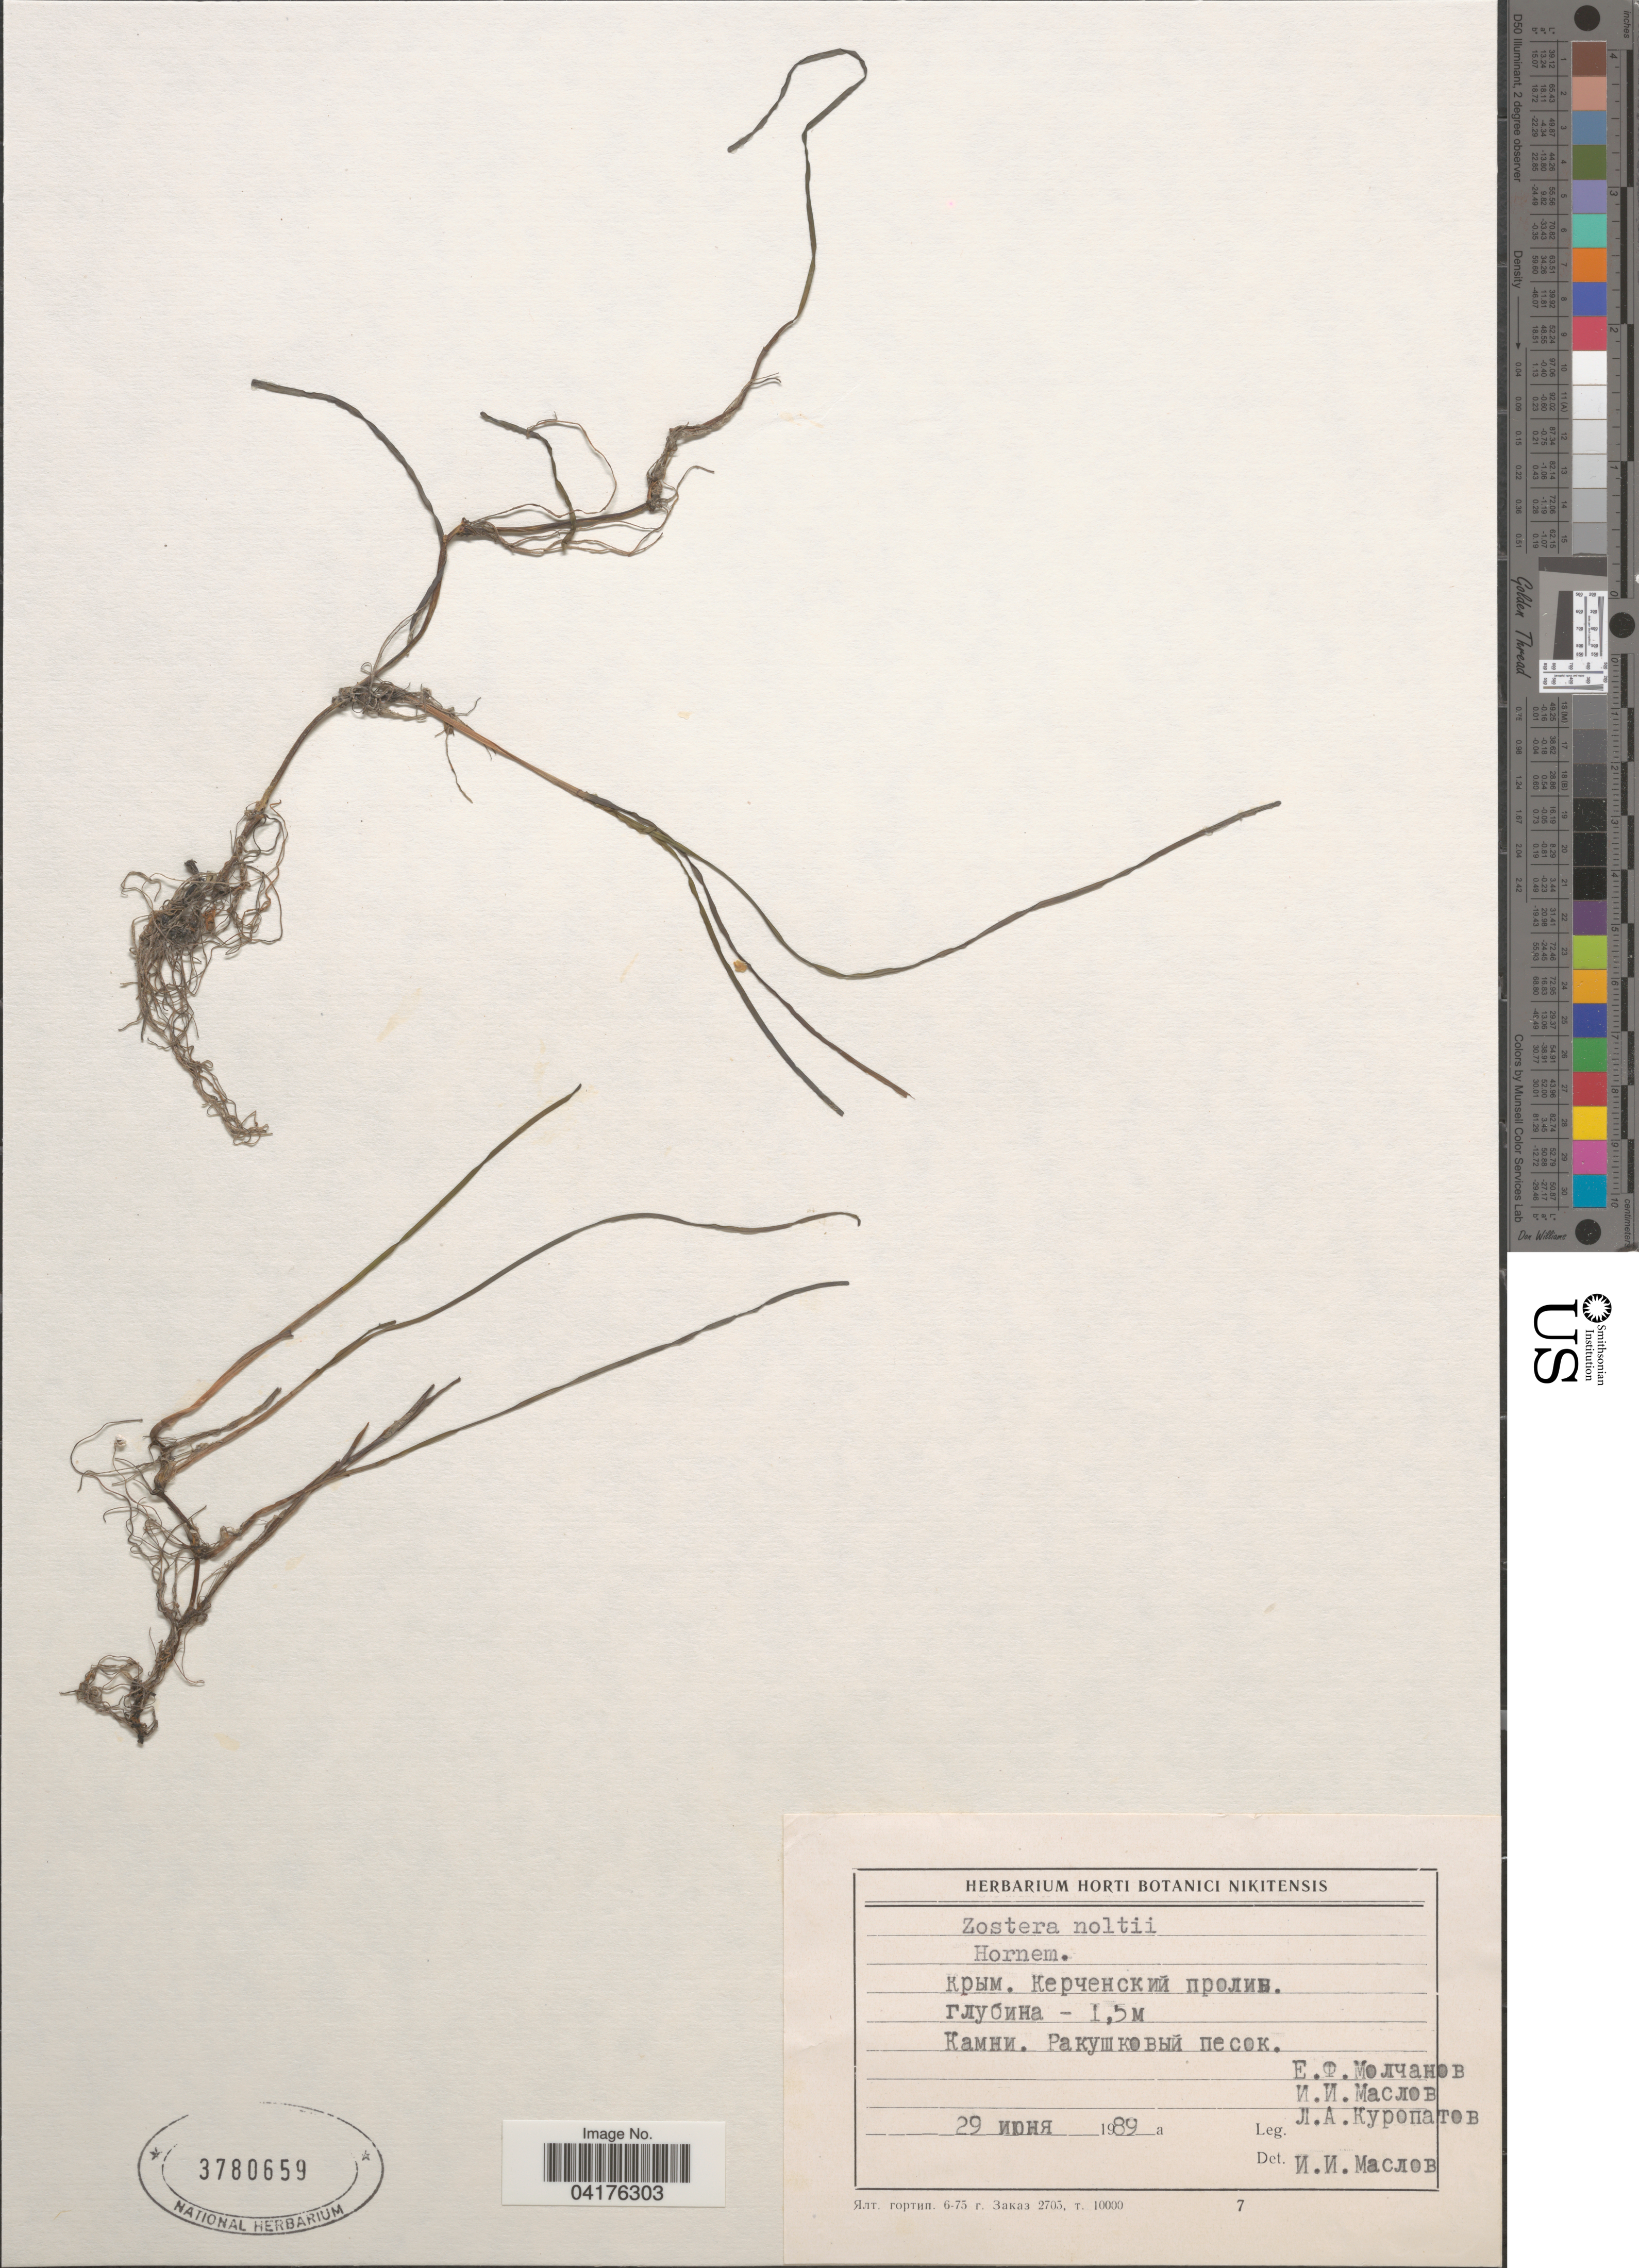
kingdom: Plantae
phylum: Tracheophyta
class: Liliopsida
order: Alismatales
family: Zosteraceae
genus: Zostera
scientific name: Zostera noltii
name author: Hornem.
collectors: E. Molchanov, I. Maslov & L. Kuropatov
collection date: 1989-06-29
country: Ukraine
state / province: Crimea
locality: Kerch Strait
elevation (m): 1.5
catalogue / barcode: US 3780659